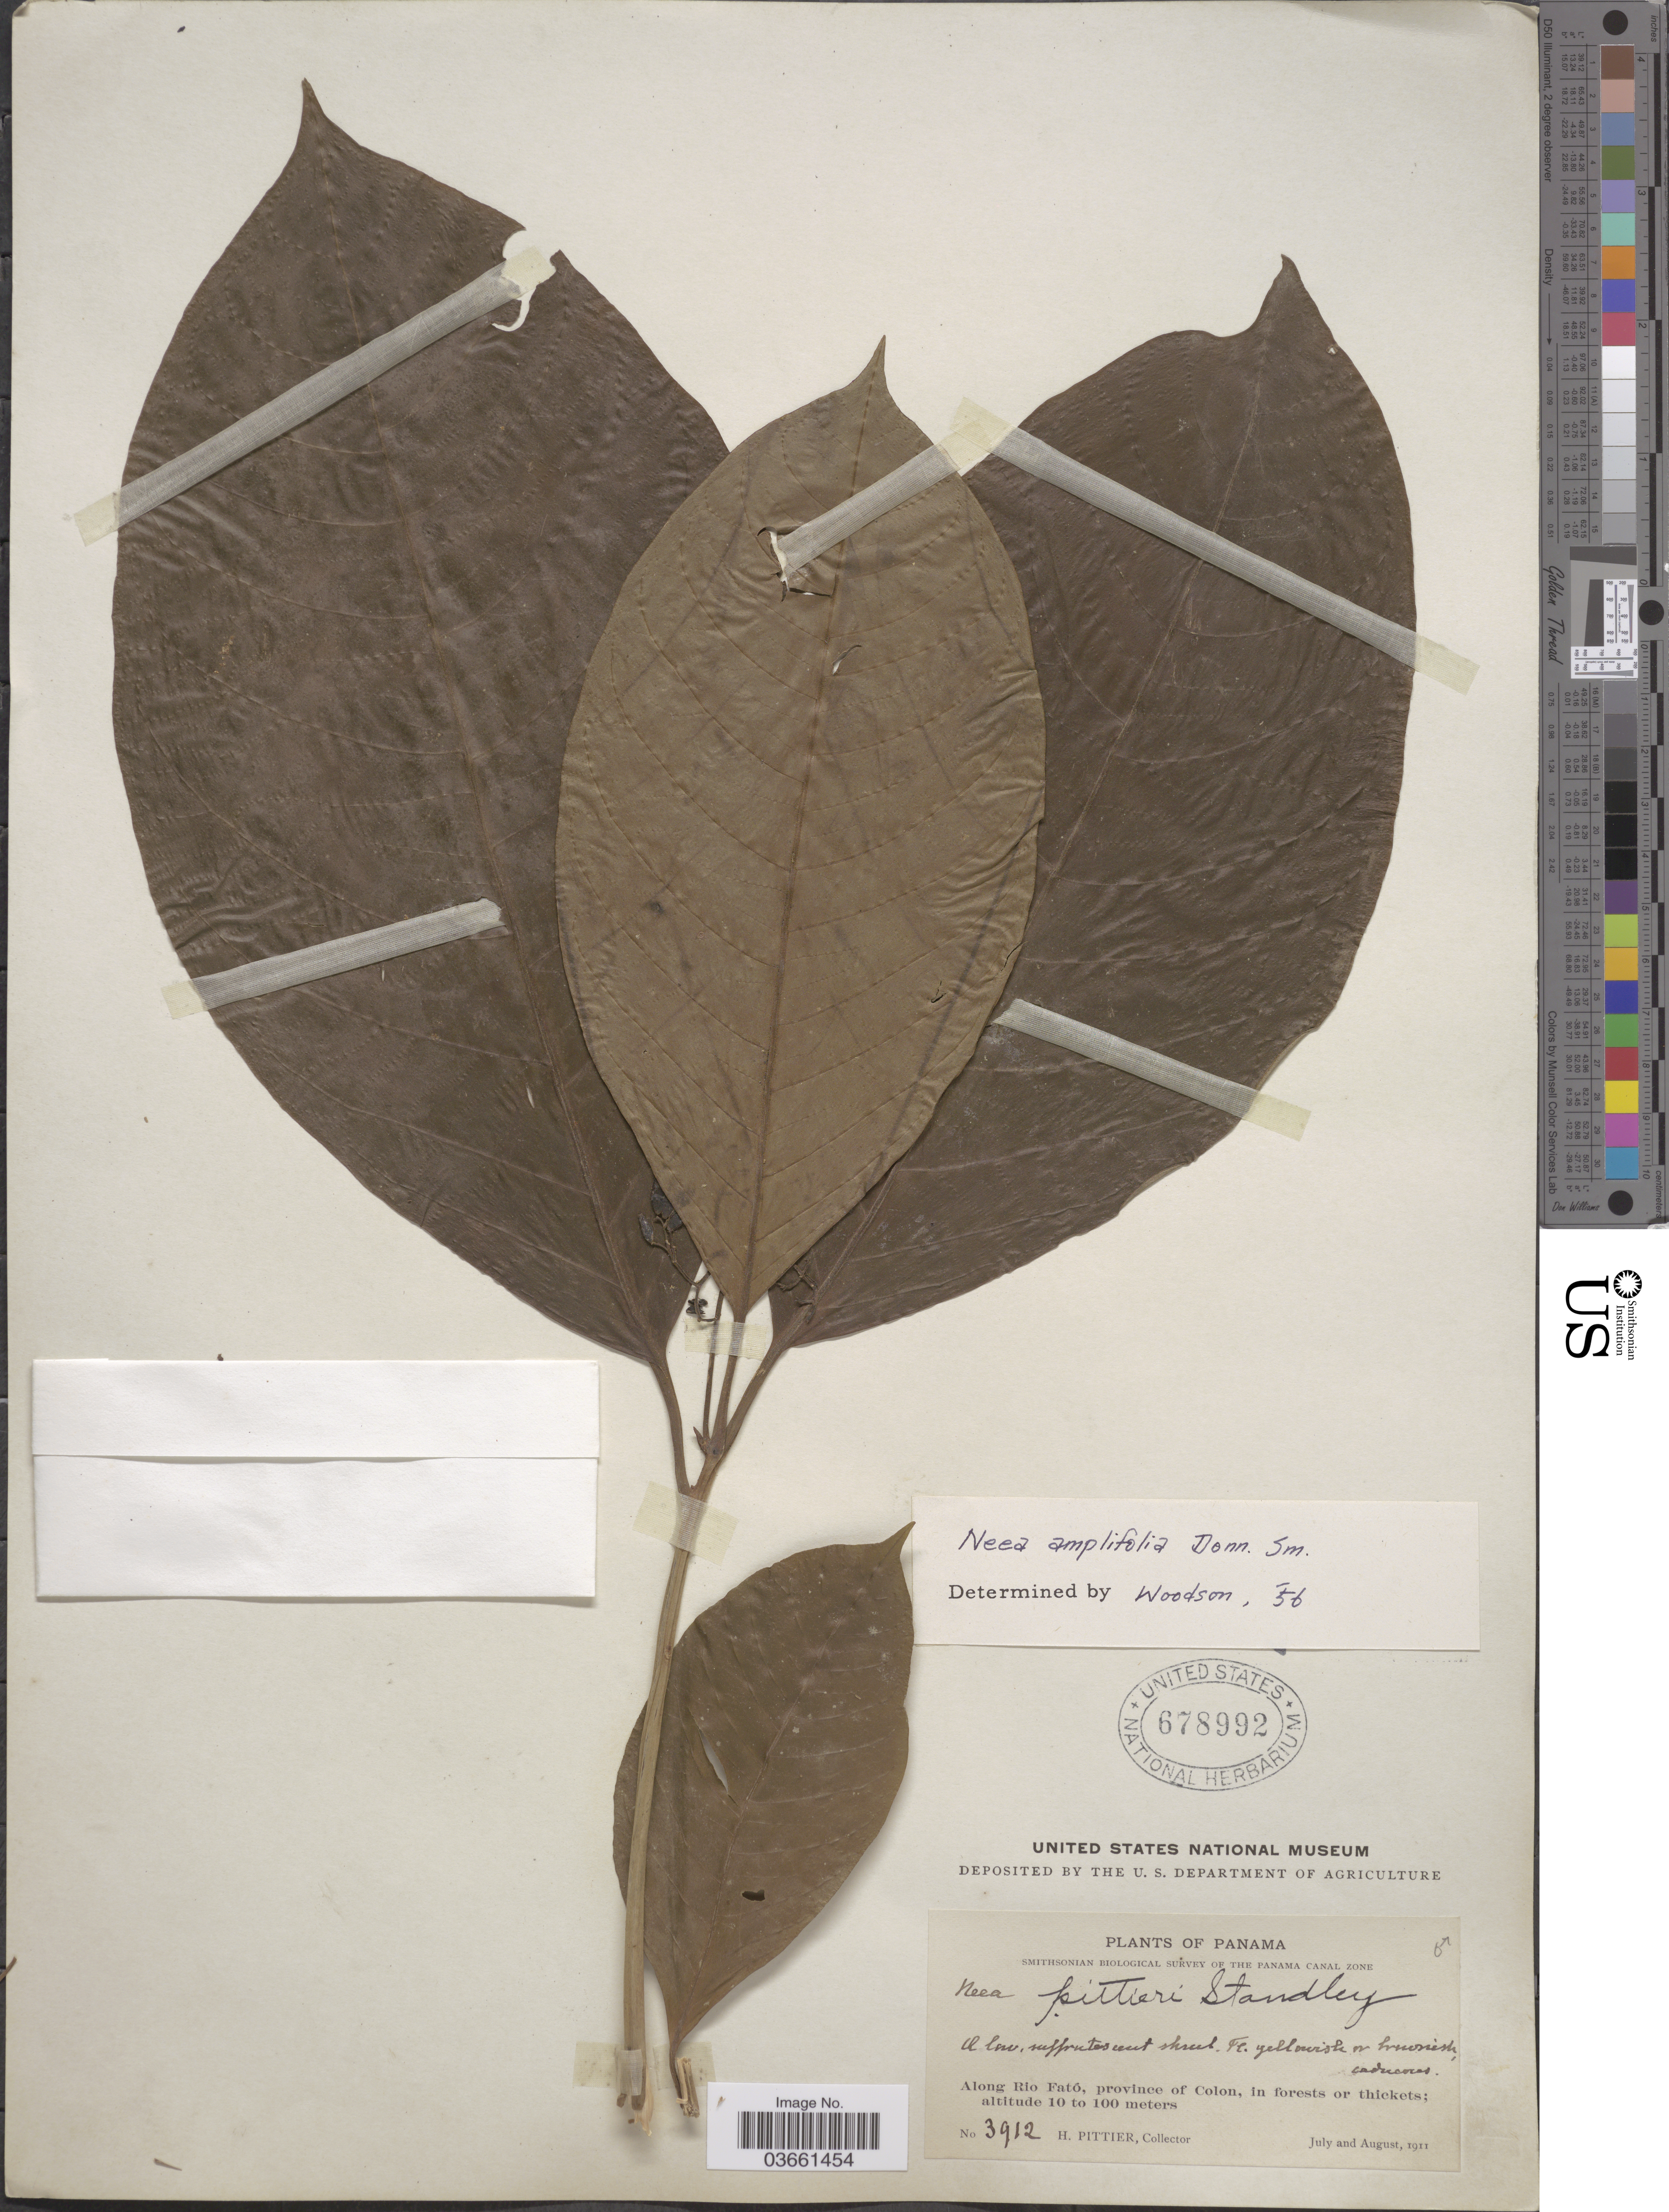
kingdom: Plantae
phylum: Tracheophyta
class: Magnoliopsida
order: Caryophyllales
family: Nyctaginaceae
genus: Neea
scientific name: Neea amplifolia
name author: Donn. Sm.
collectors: H. F. Pittier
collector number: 3912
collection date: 1911-07/1911-08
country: Panama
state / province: Colón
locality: Along Rio Fató.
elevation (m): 10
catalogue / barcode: US 678992